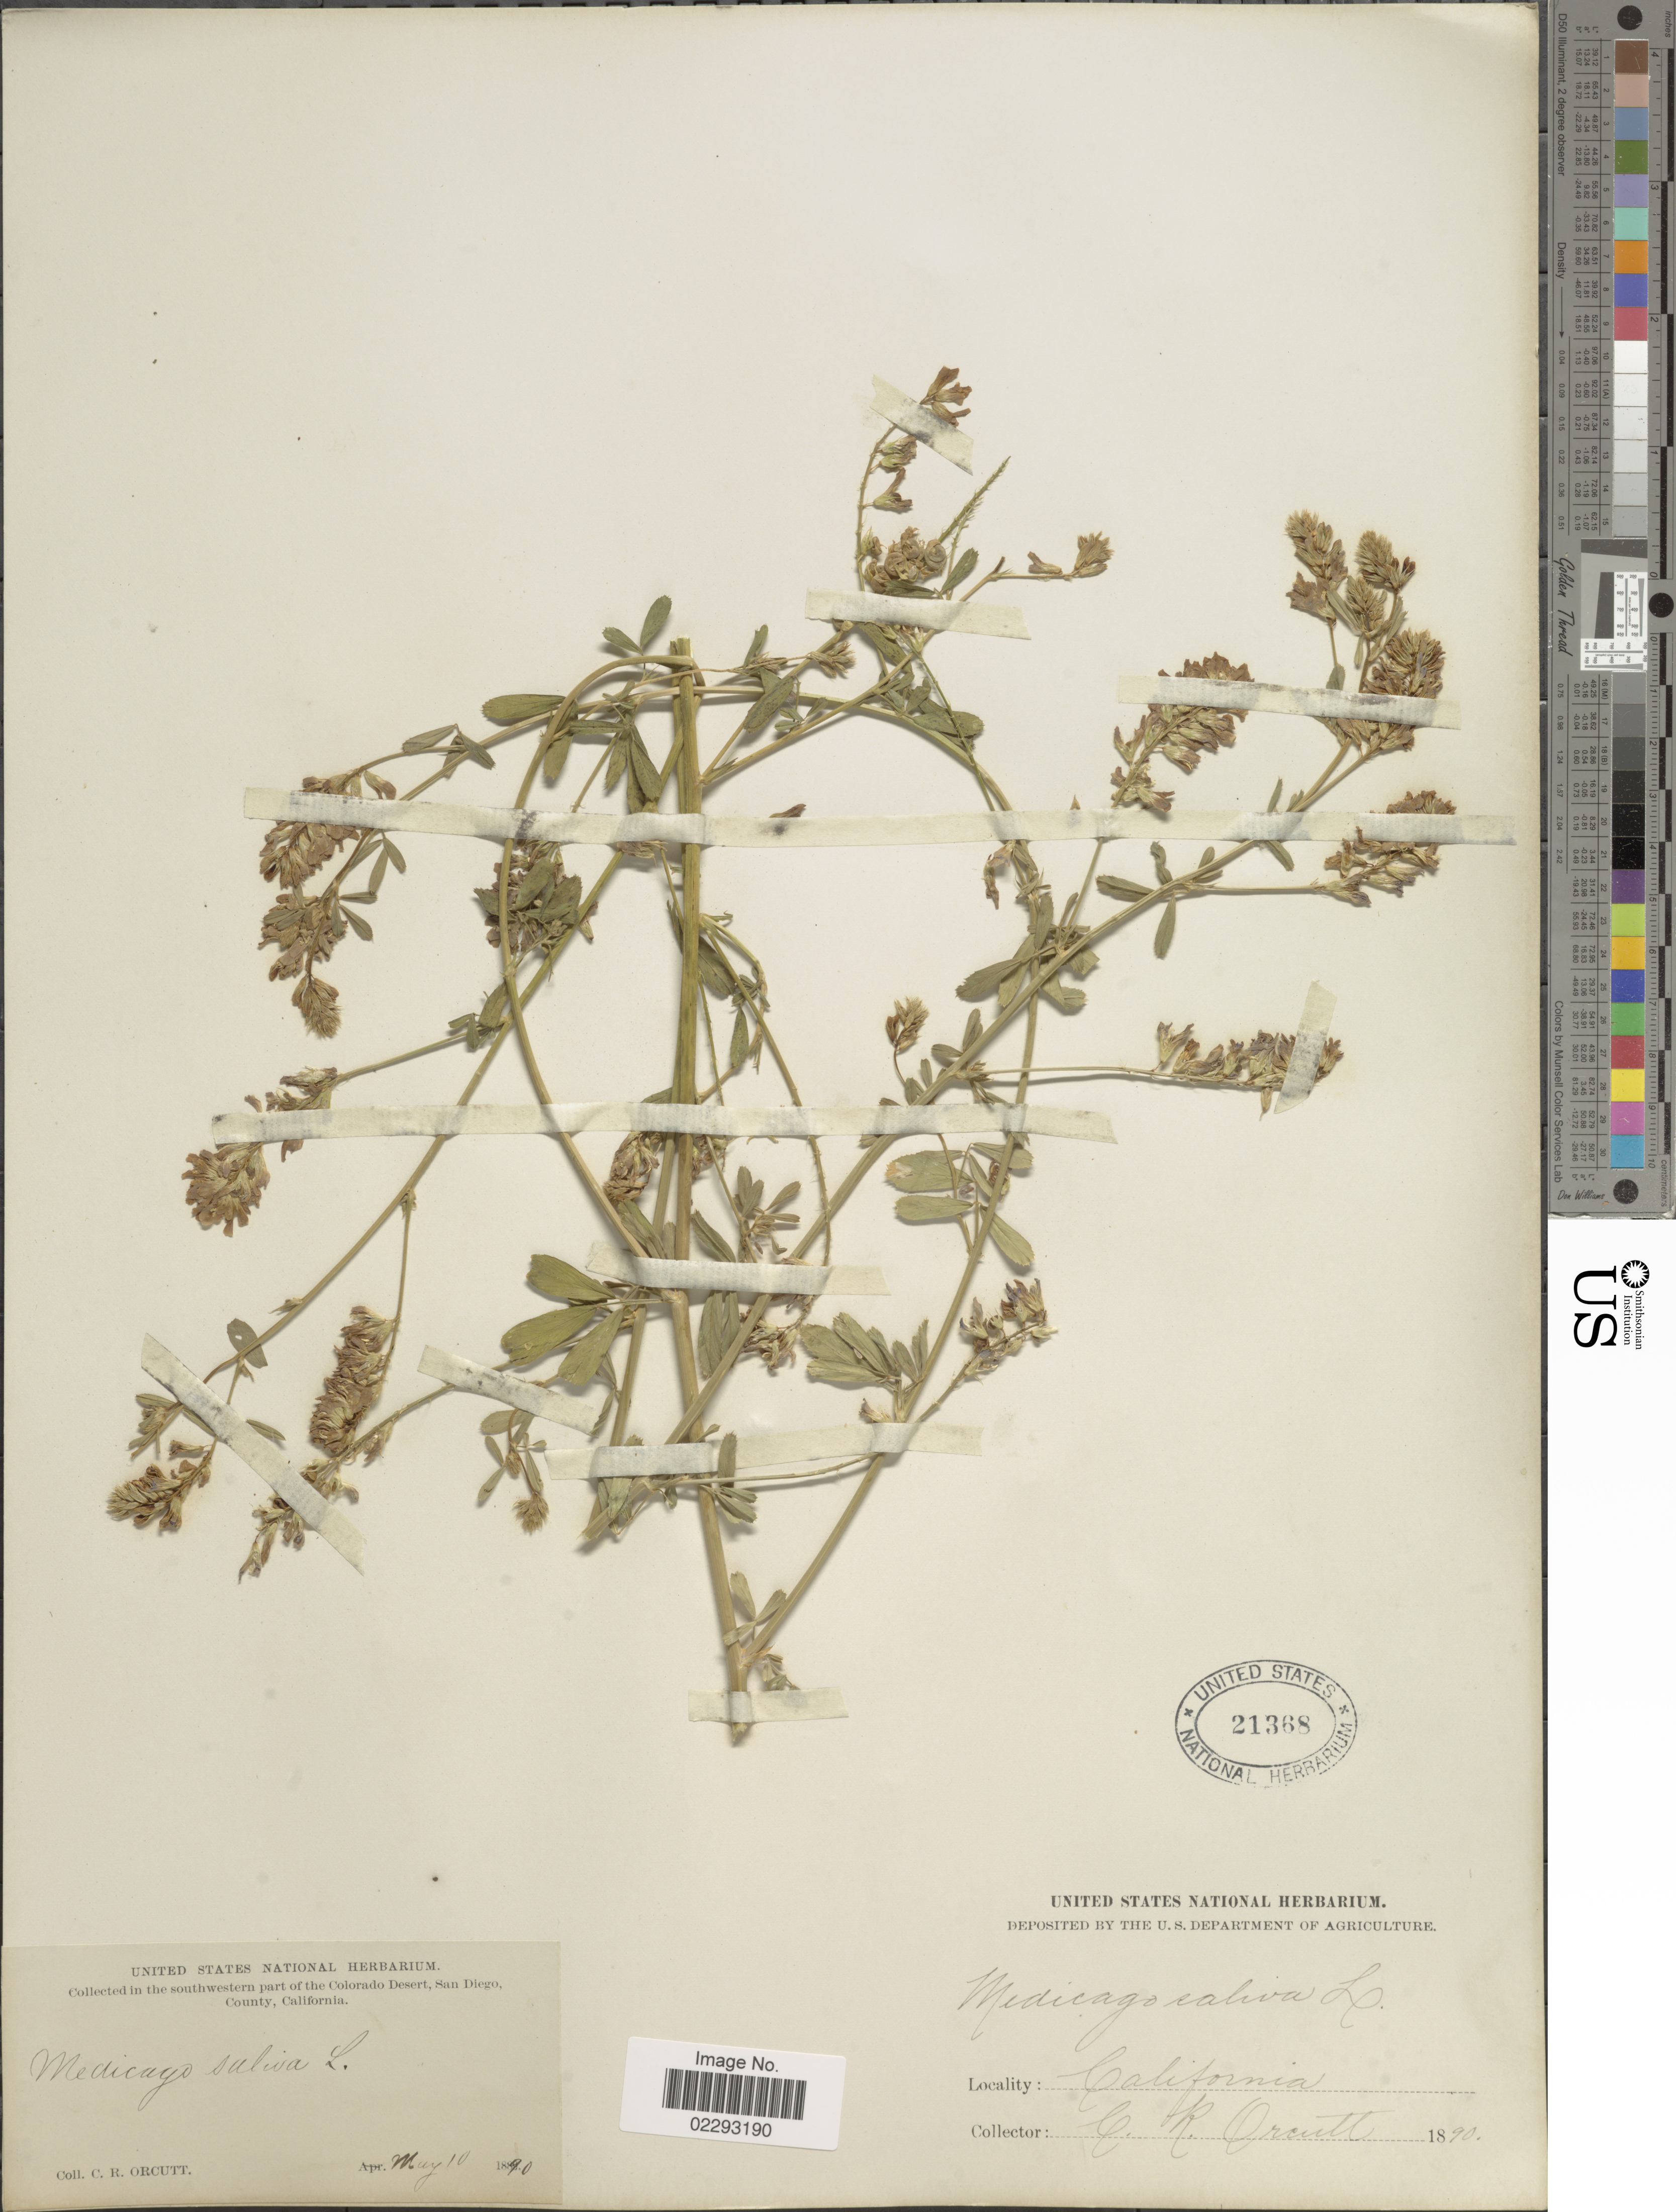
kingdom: Plantae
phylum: Tracheophyta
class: Magnoliopsida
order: Fabales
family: Fabaceae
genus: Medicago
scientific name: Medicago sativa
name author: L.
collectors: C. R. Orcutt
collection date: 1890-05-10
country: United States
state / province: California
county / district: San Diego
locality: Southwestern part of the Colorado Desert, San Diego County, California.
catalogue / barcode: US 21368